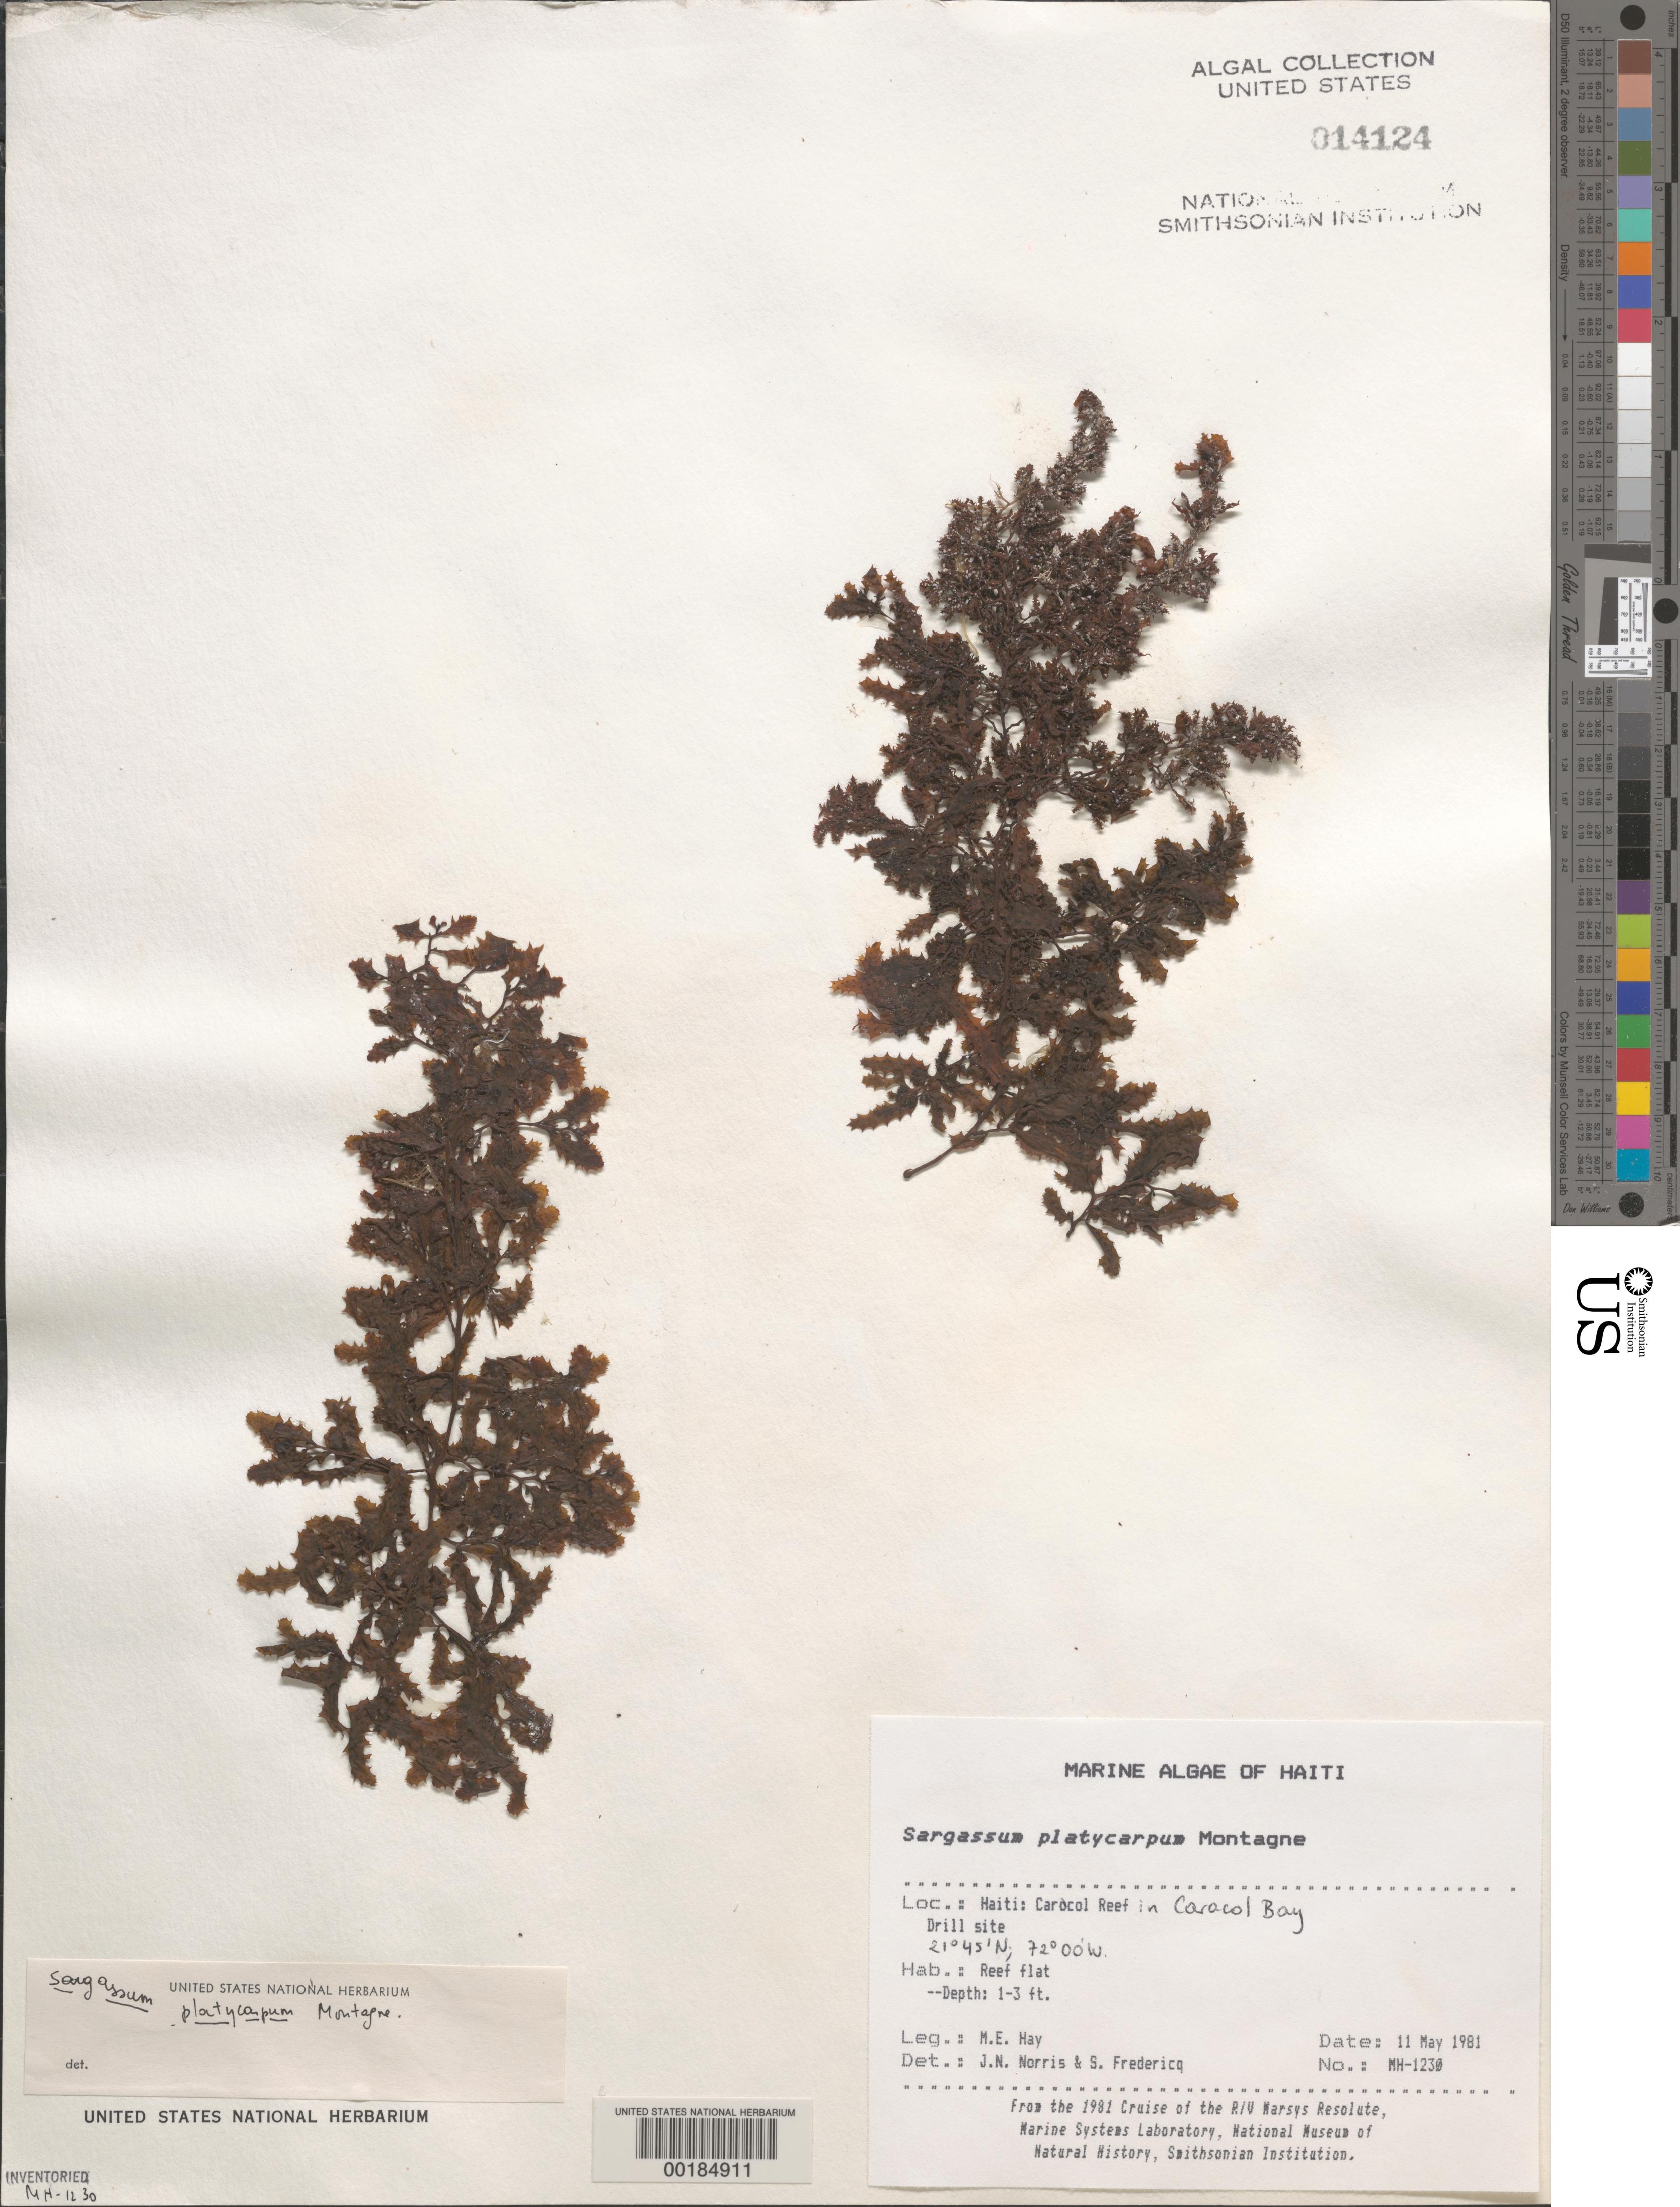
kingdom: Chromista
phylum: Ochrophyta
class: Phaeophyceae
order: Fucales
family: Sargassaceae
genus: Sargassum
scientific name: Sargassum platycarpum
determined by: Norris, J. N.; Fredericq, S.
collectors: M. E. Hay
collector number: MEH-1230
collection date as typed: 11 May 1981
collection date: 1981-05-11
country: Haiti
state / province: Nord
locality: Caracol Reef, Caracol Bay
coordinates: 21 45'N, 72 00'W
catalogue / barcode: US 14124